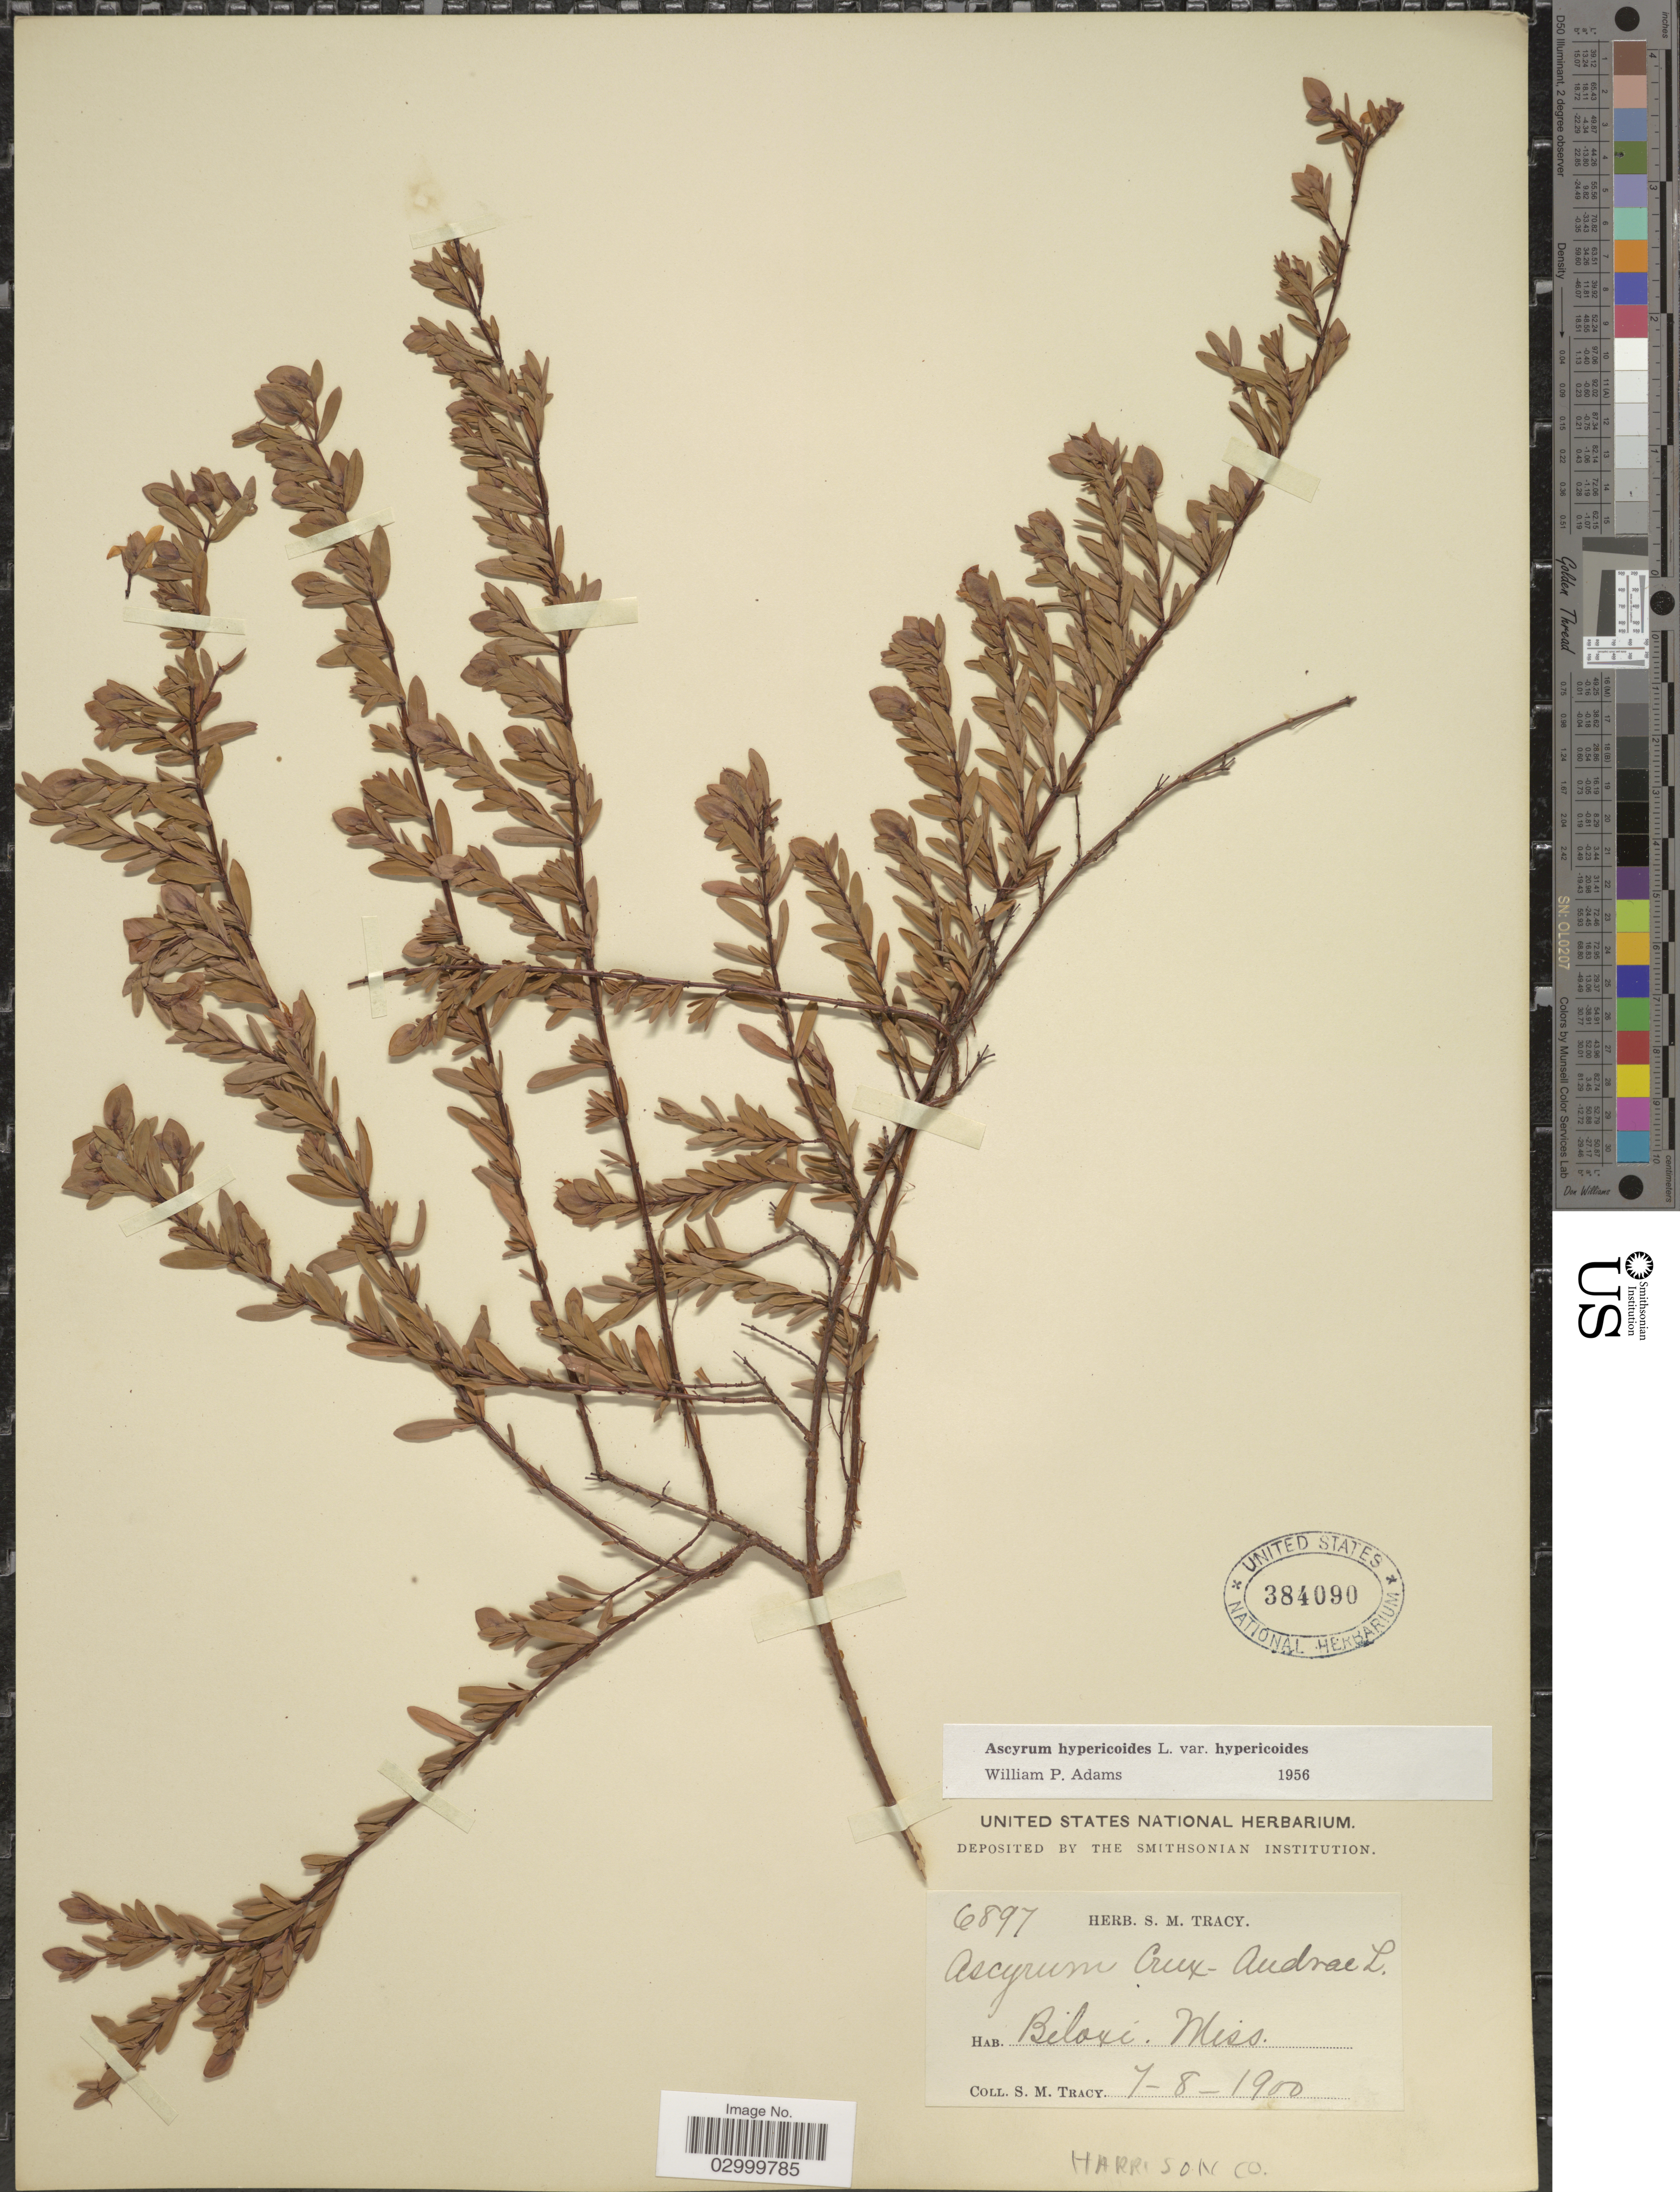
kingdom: Plantae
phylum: Tracheophyta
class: Magnoliopsida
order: Malpighiales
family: Hypericaceae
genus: Hypericum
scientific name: Hypericum hypericoides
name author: (L.) Crantz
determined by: Strong, Mark T., (BOT), Smithsonian Institution - National Museum of Natural History (UNITED STATES)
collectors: S. M. Tracy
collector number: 6897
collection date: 1900-07-08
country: United States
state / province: Mississippi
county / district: Harrison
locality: Biloxi, Harrison Co.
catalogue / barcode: US 384090